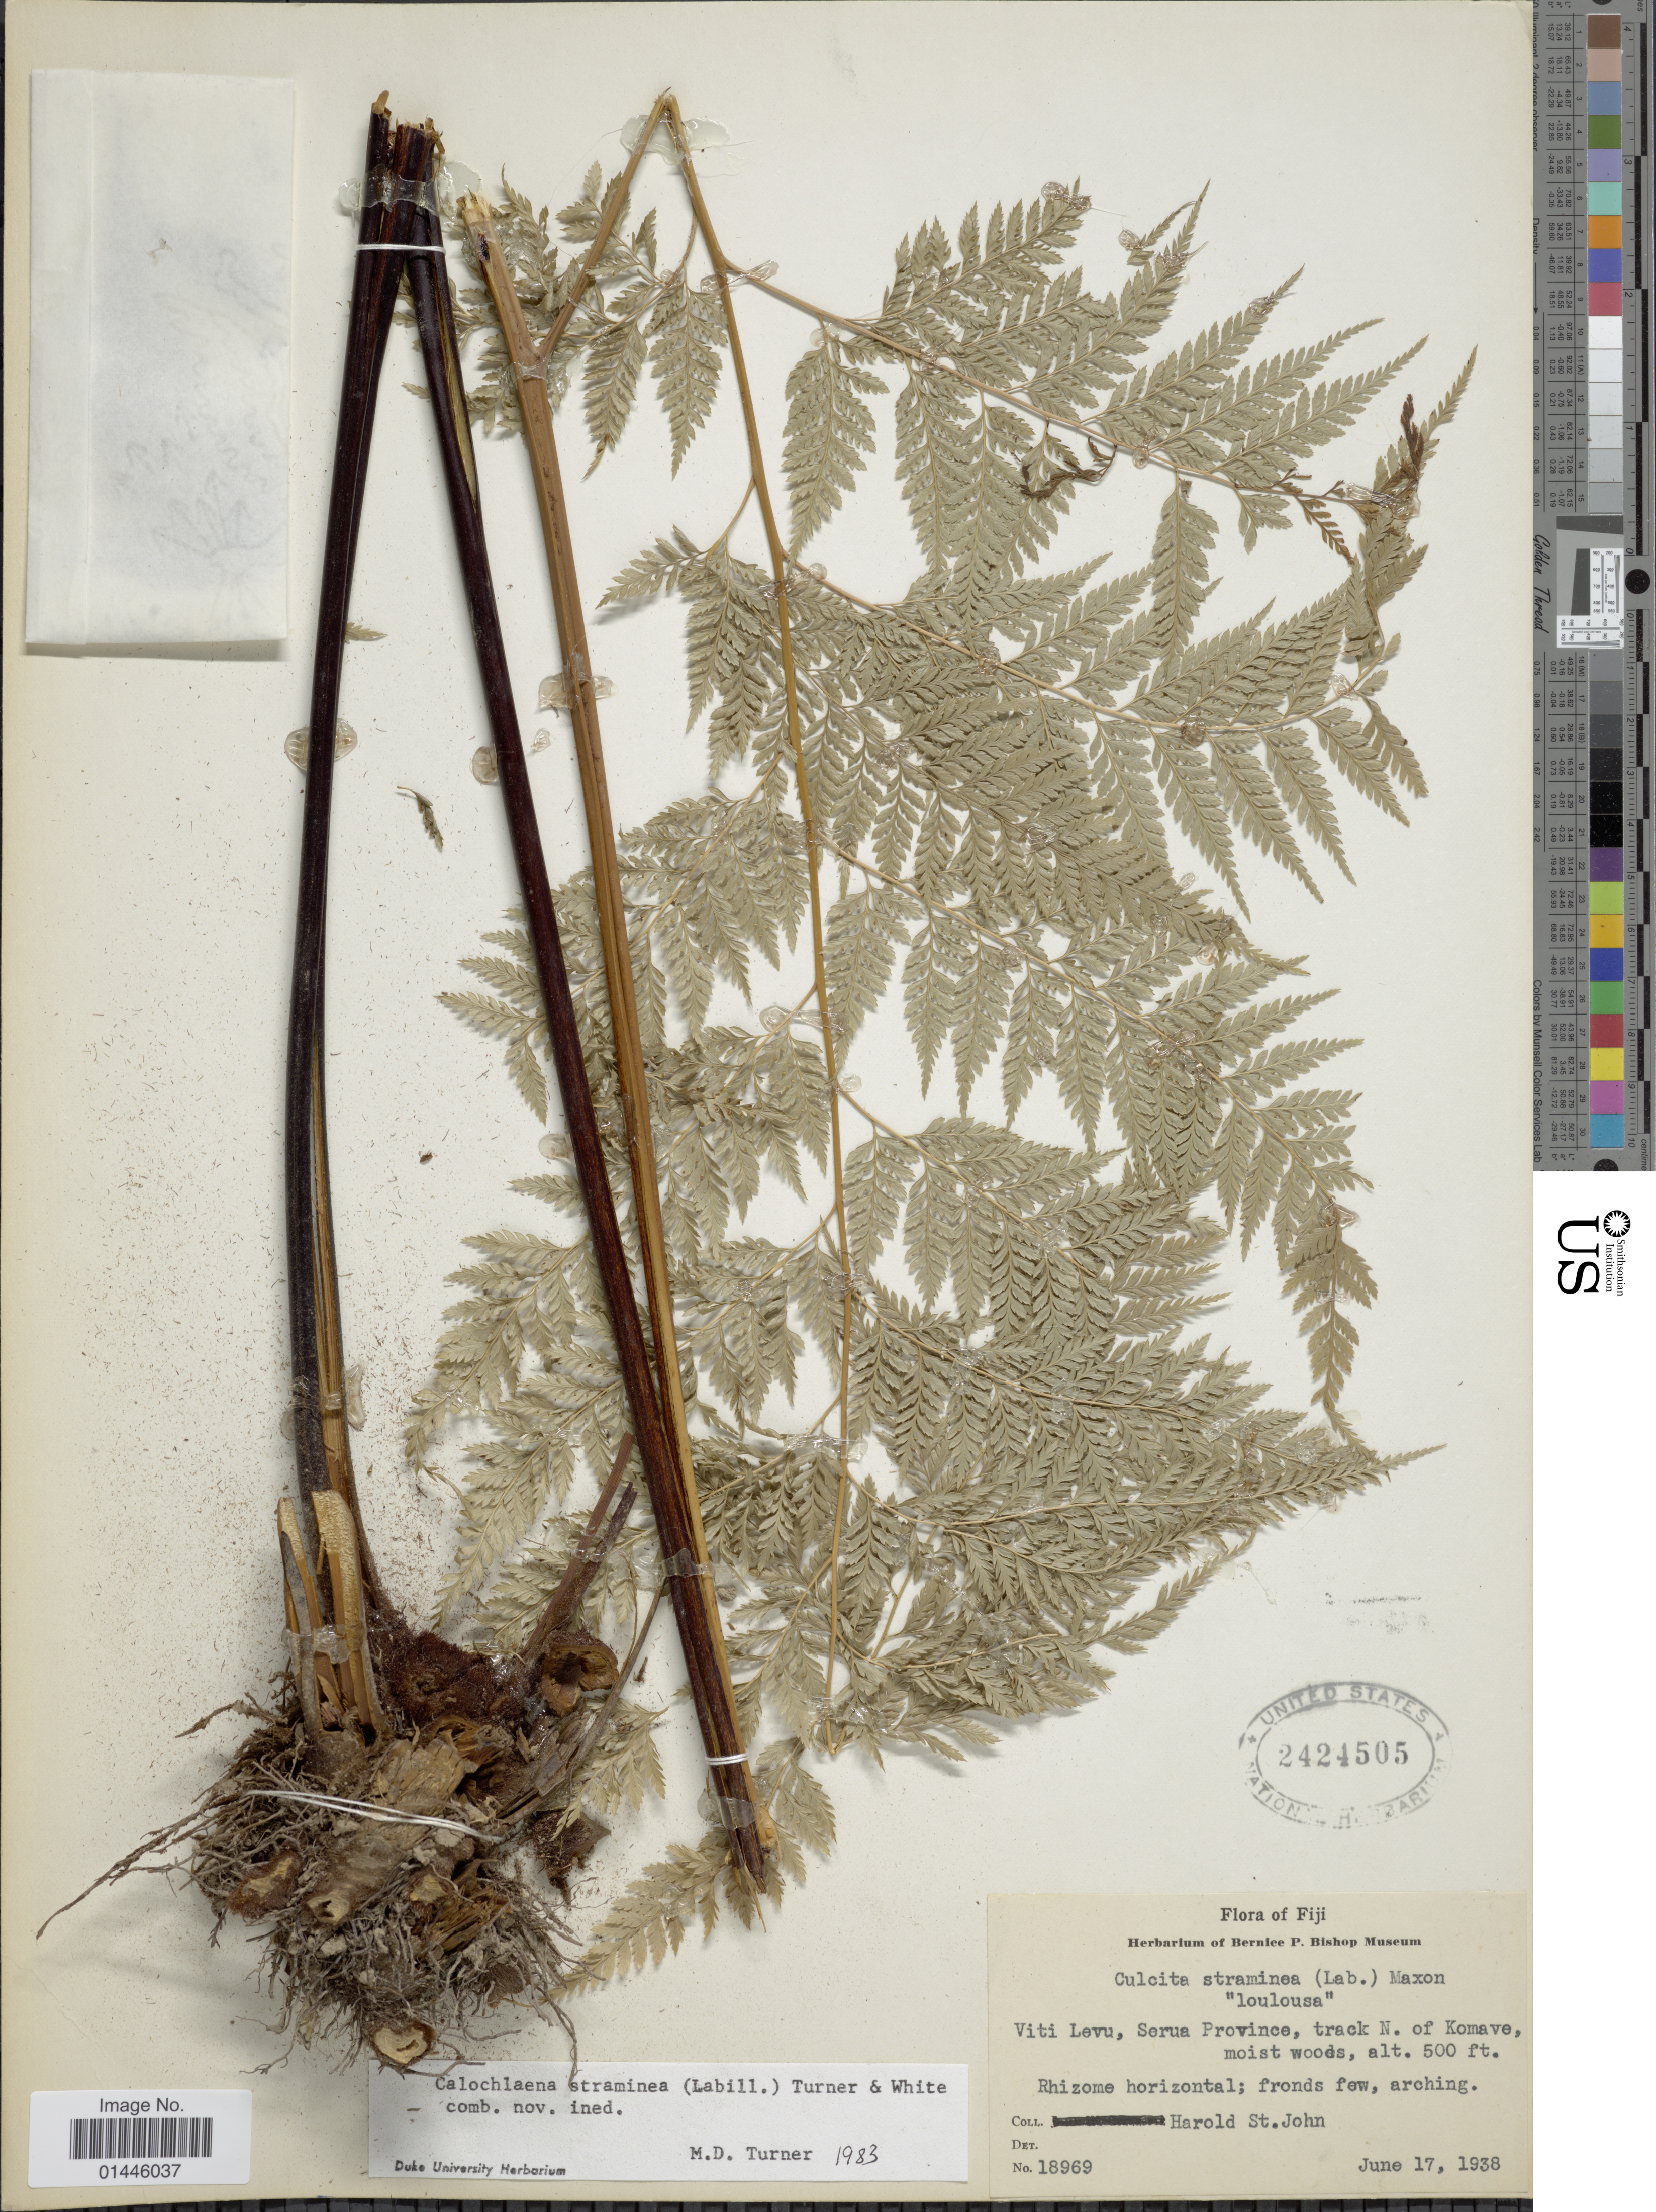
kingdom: Plantae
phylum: Tracheophyta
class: Polypodiopsida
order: Cyatheales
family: Dicksoniaceae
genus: Calochlaena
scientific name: Calochlaena straminea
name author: (Labill.) M.D. Turner & R.A. White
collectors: H. St. John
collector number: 18969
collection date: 1938-06-17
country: Fiji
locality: Viti Levu, Serua Province, track N. of Komave, moist woods.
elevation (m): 152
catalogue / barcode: US 2424505